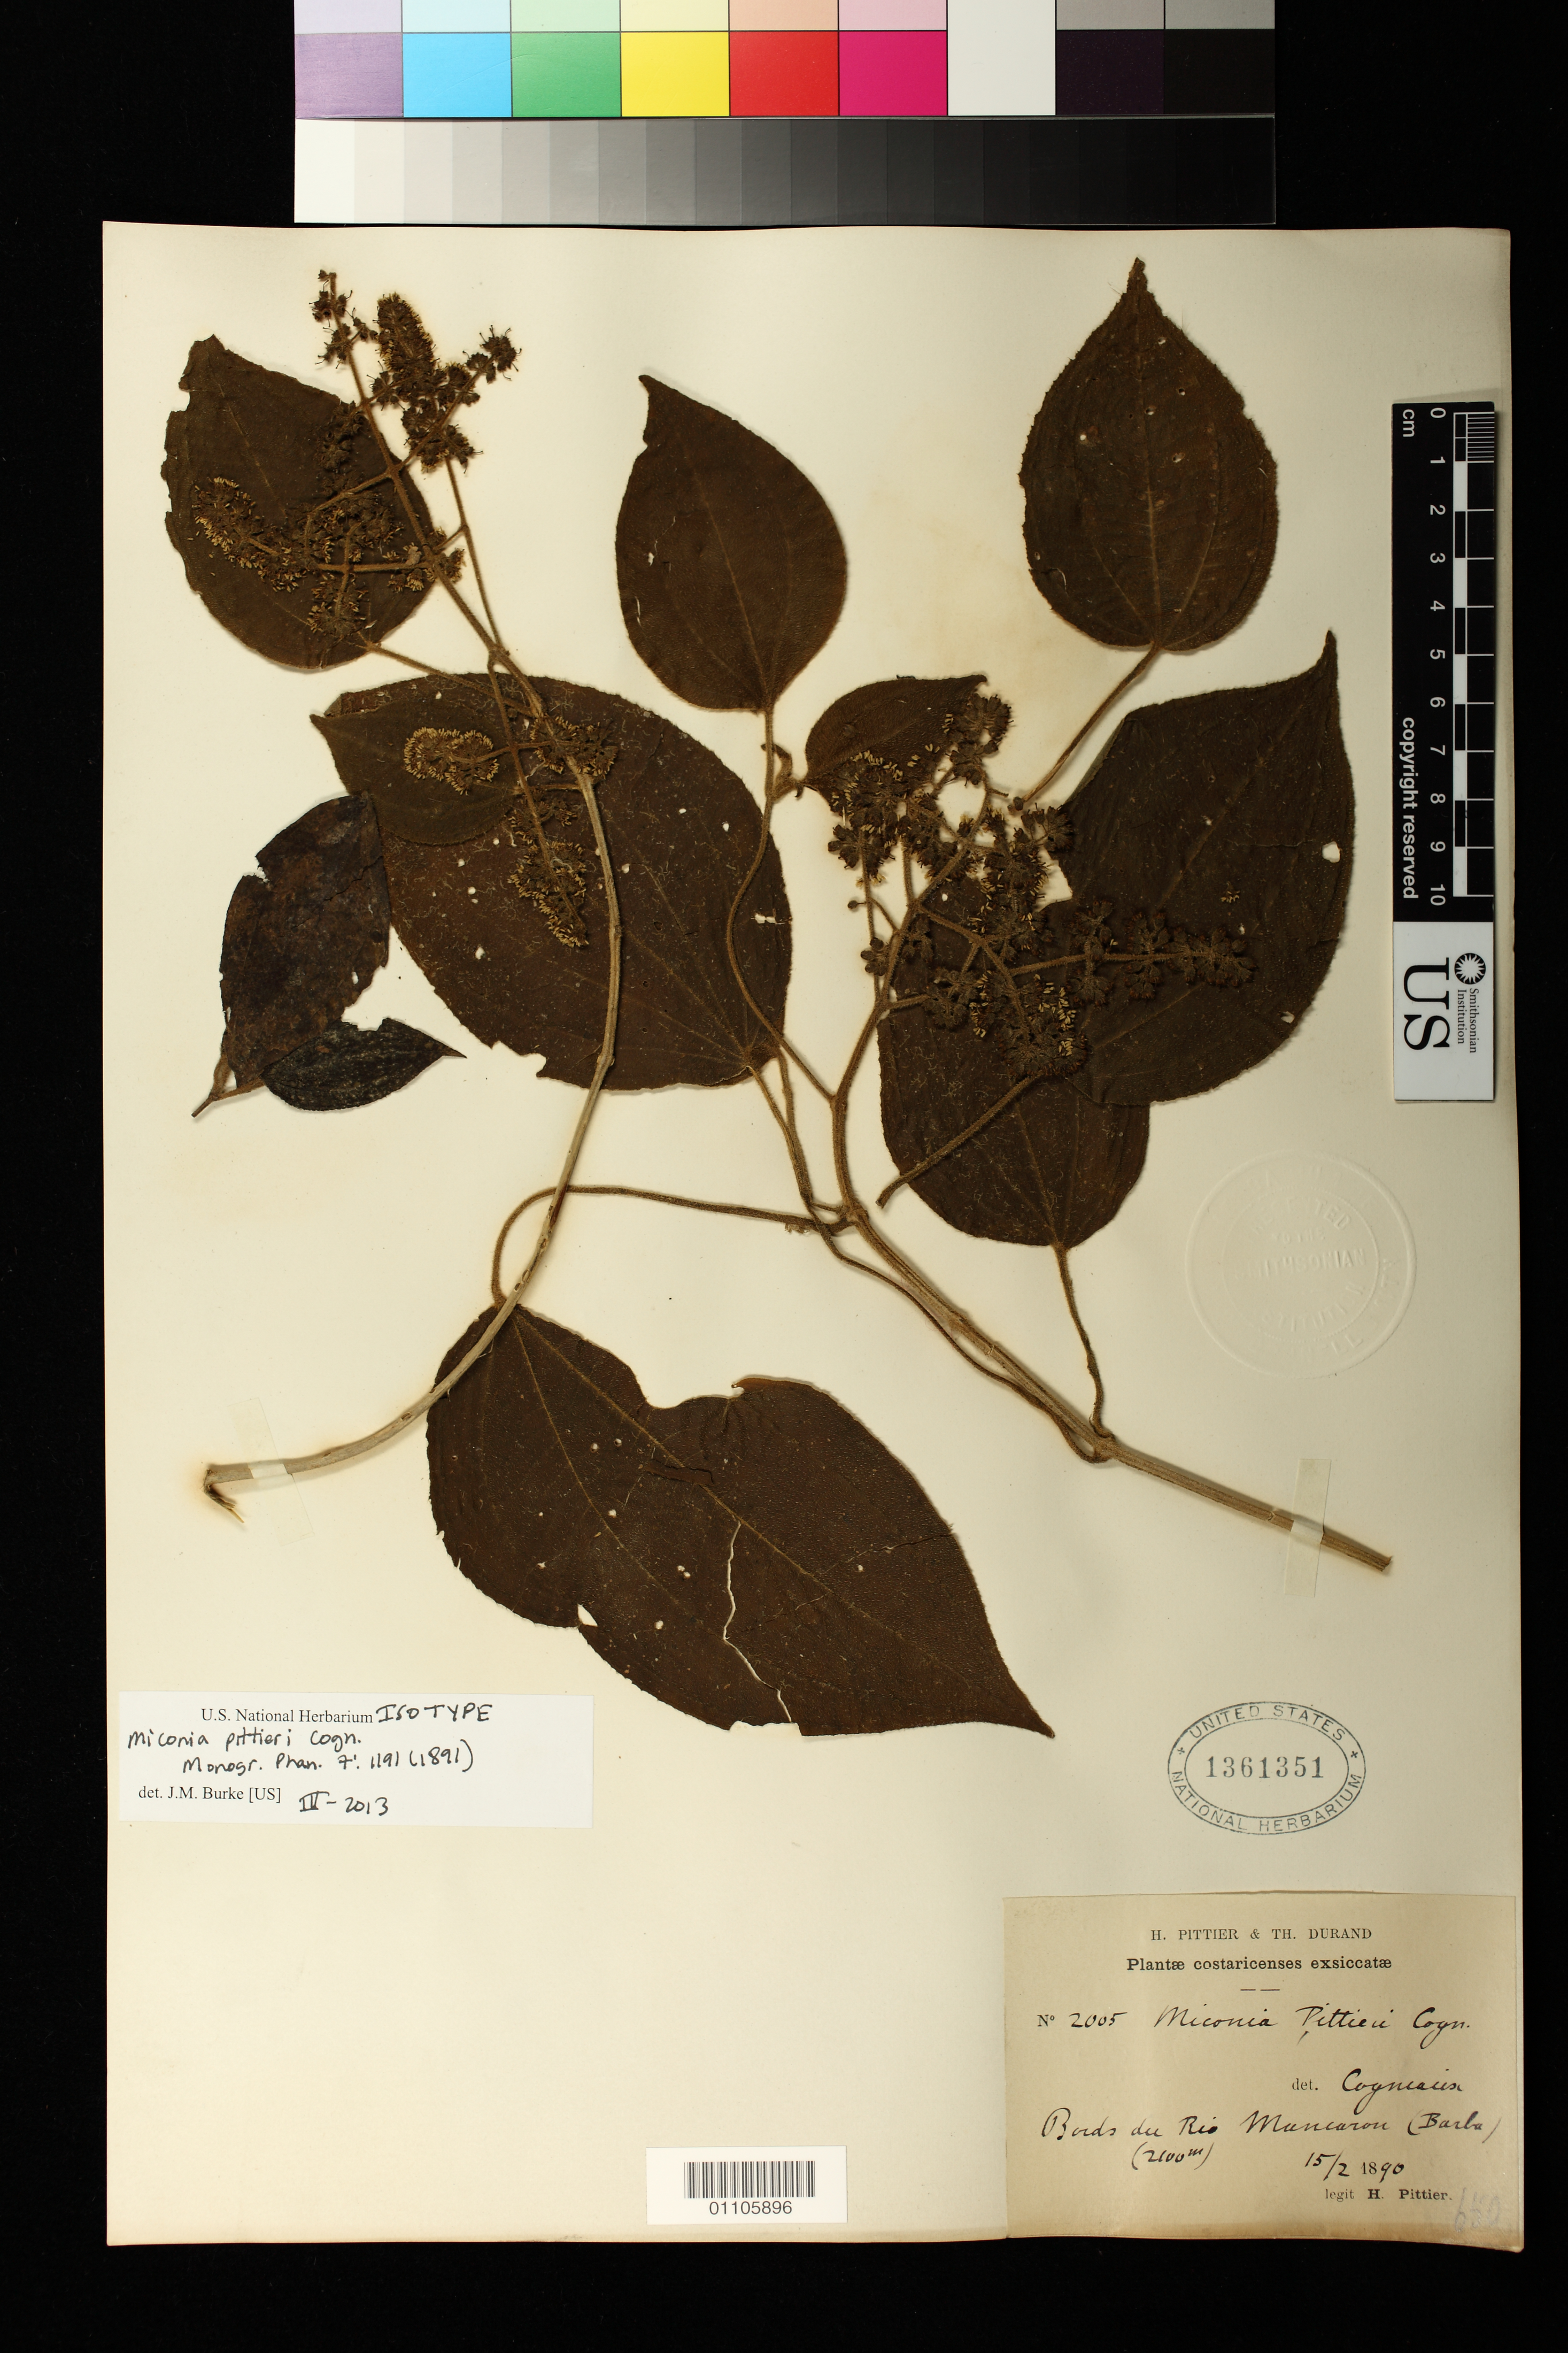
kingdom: Plantae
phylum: Tracheophyta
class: Magnoliopsida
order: Myrtales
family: Melastomataceae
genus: Miconia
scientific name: Miconia pittieri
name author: Cogn. in A. DC.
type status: Isotype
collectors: A. Tonduz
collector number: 2005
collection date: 1890-02-15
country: Costa Rica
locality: Bords du Rio Mancaron (Barba)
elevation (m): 2100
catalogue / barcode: US 1361351